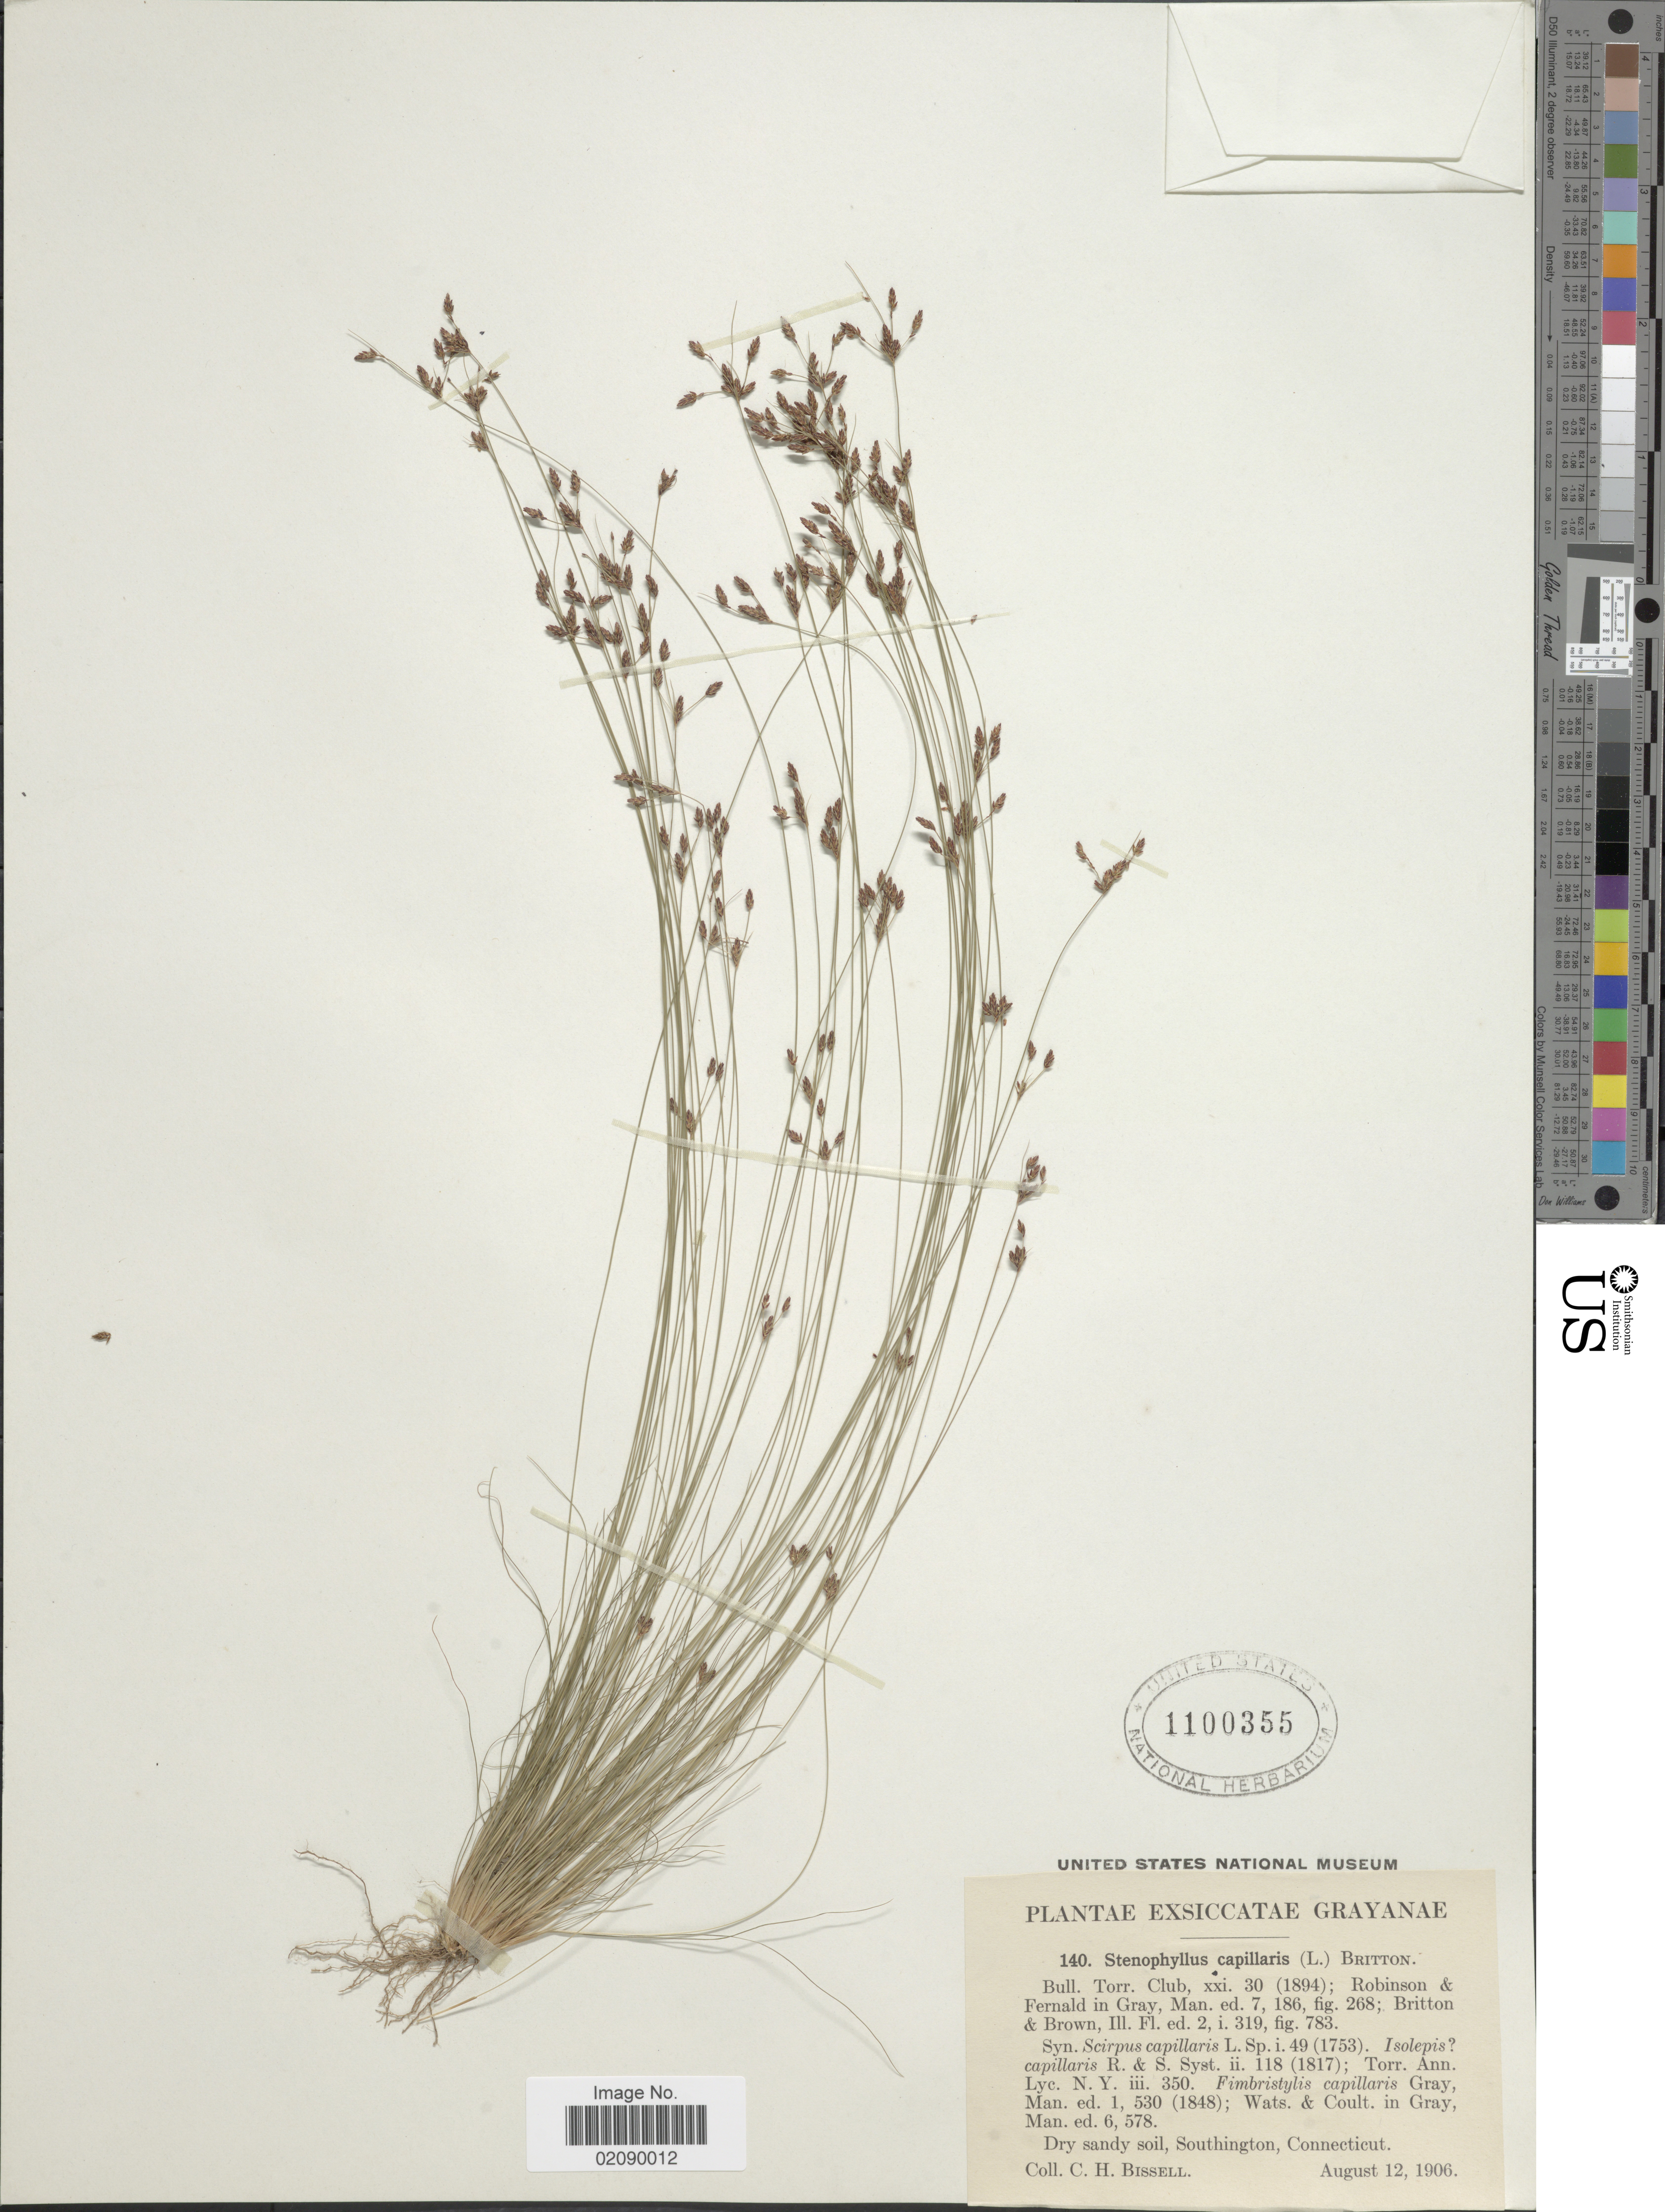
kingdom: Plantae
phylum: Tracheophyta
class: Liliopsida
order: Poales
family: Cyperaceae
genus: Bulbostylis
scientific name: Bulbostylis capillaris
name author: (L.) Kunth ex C.B. Clarke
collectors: C. Bissell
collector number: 140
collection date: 1906-08-12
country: United States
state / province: Connecticut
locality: Dry sandy soil, Southington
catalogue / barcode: US 1100355